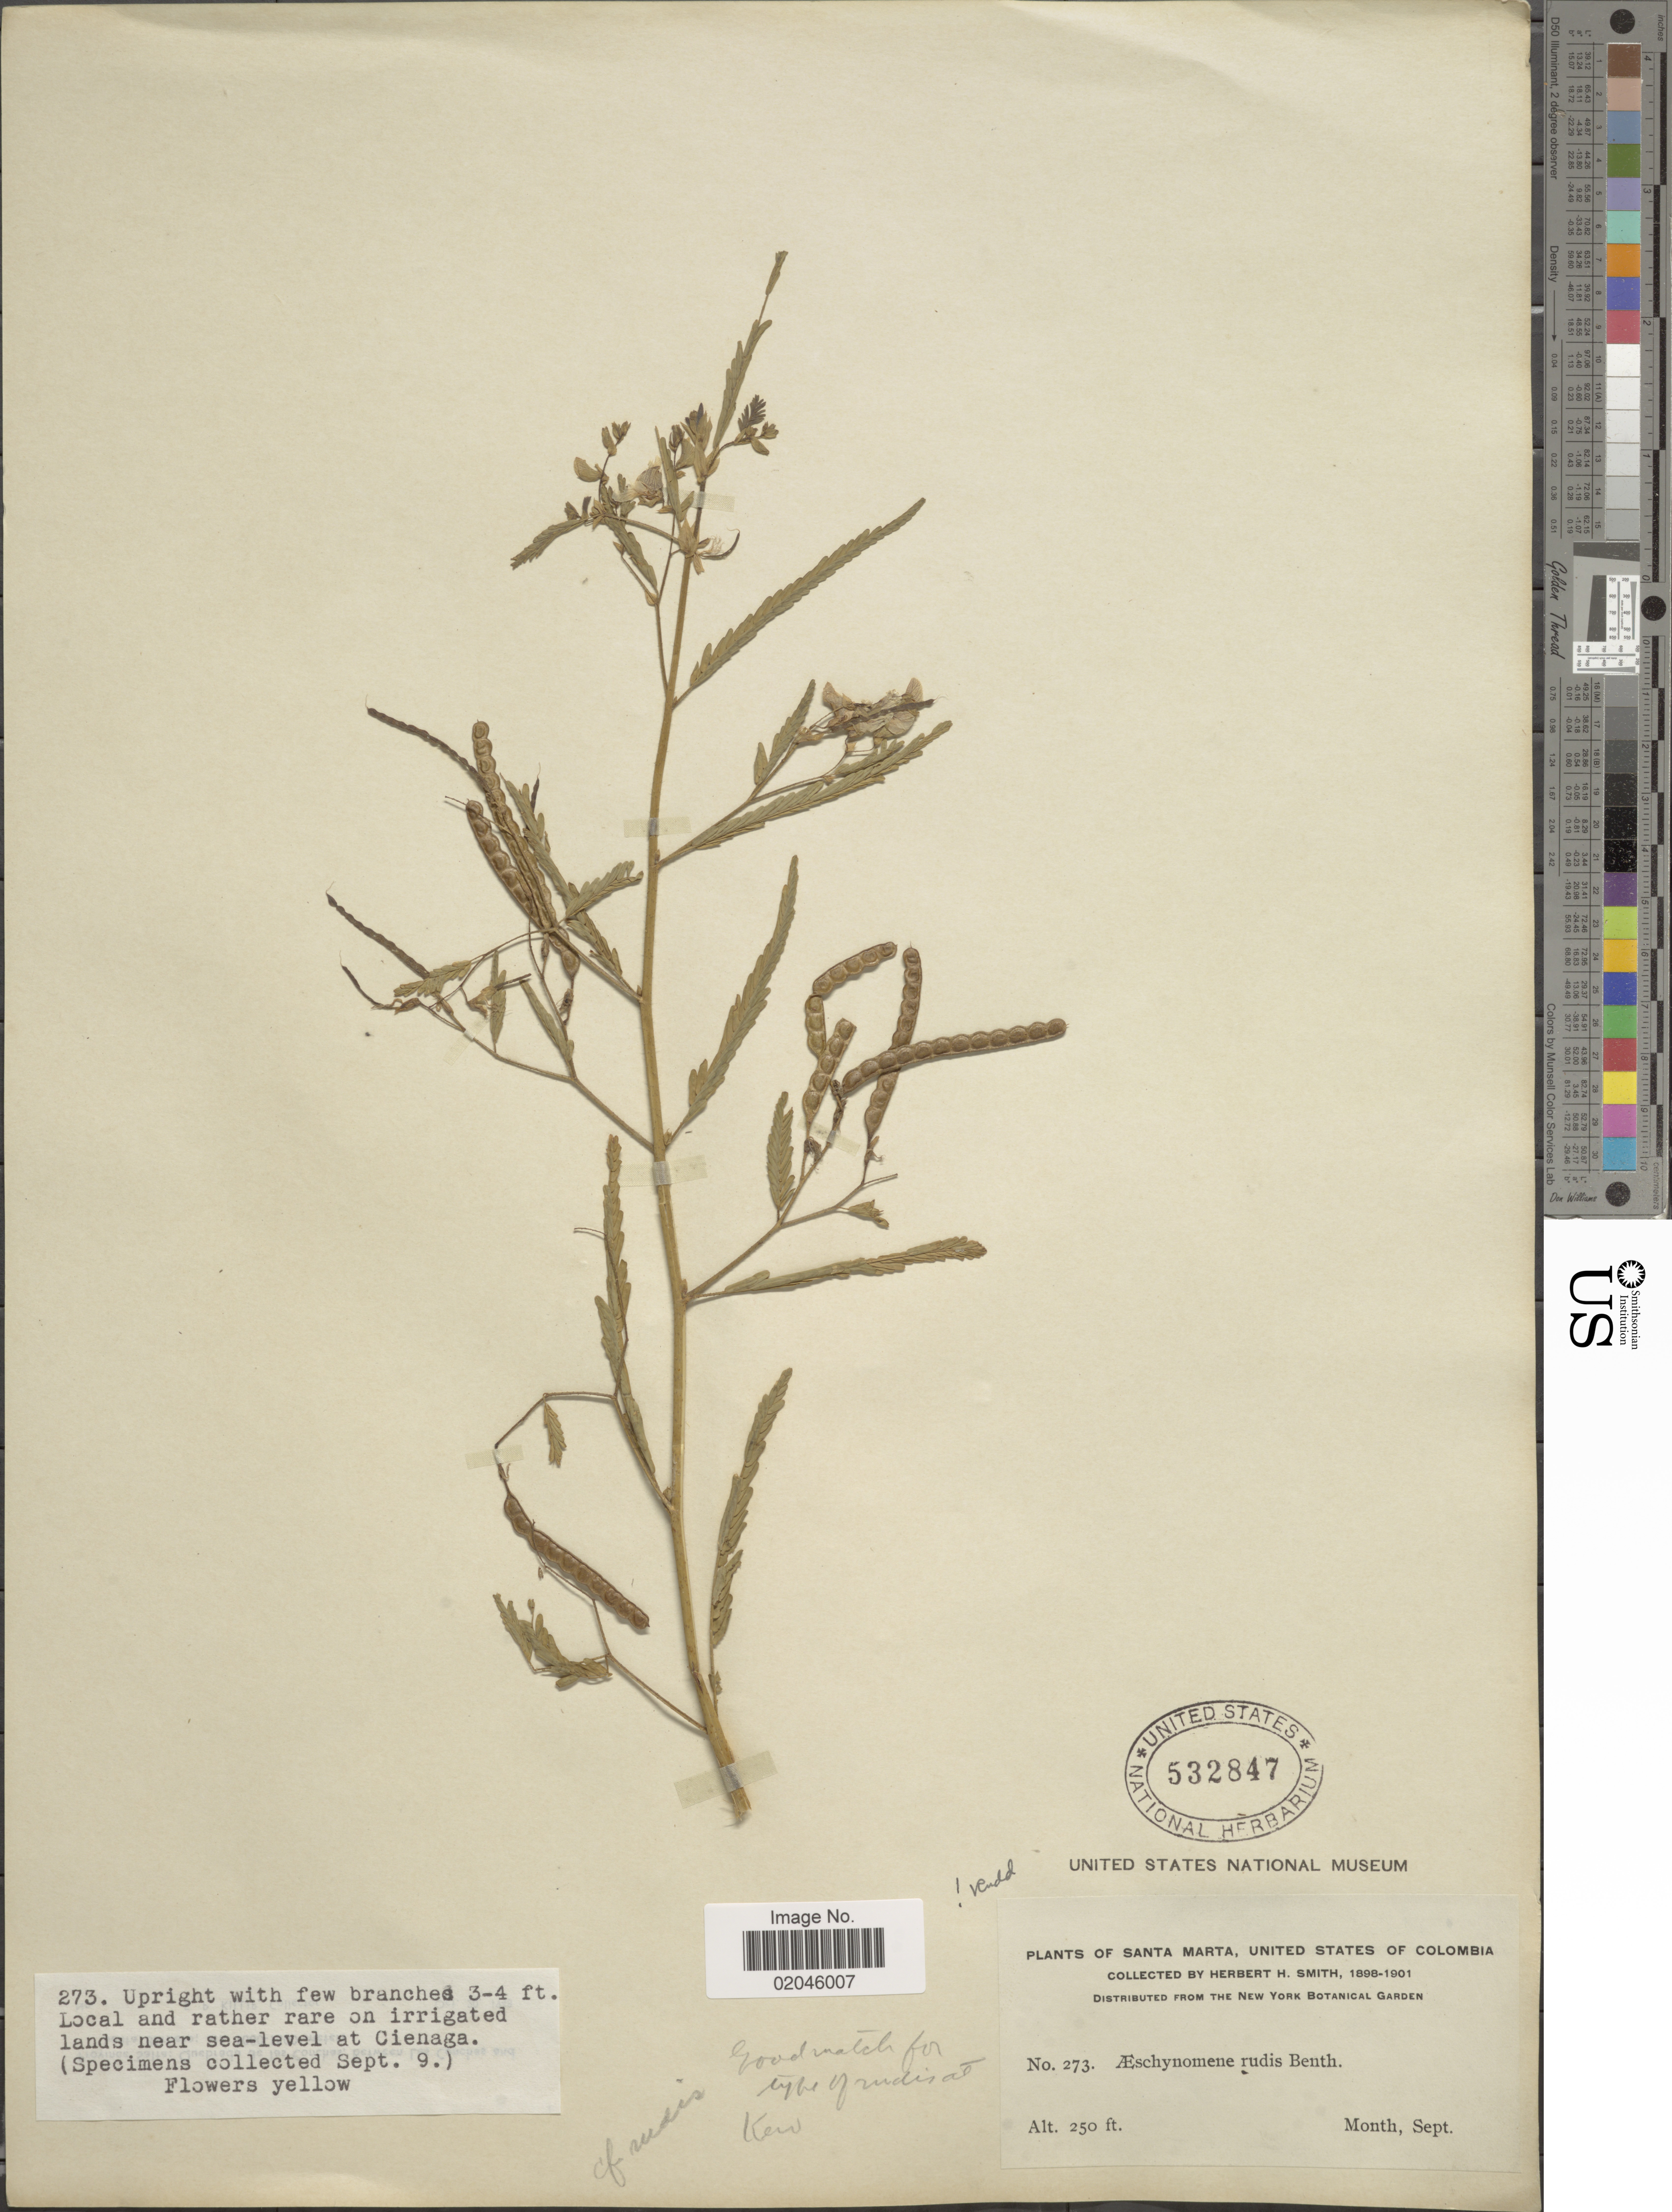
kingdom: Plantae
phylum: Tracheophyta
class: Magnoliopsida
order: Fabales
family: Fabaceae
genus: Aeschynomene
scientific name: Aeschynomene rudis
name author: Benth.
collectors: Herbert H. Smith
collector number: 273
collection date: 1898-09/1901-09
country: Colombia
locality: Santa Marta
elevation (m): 76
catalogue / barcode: US 532847